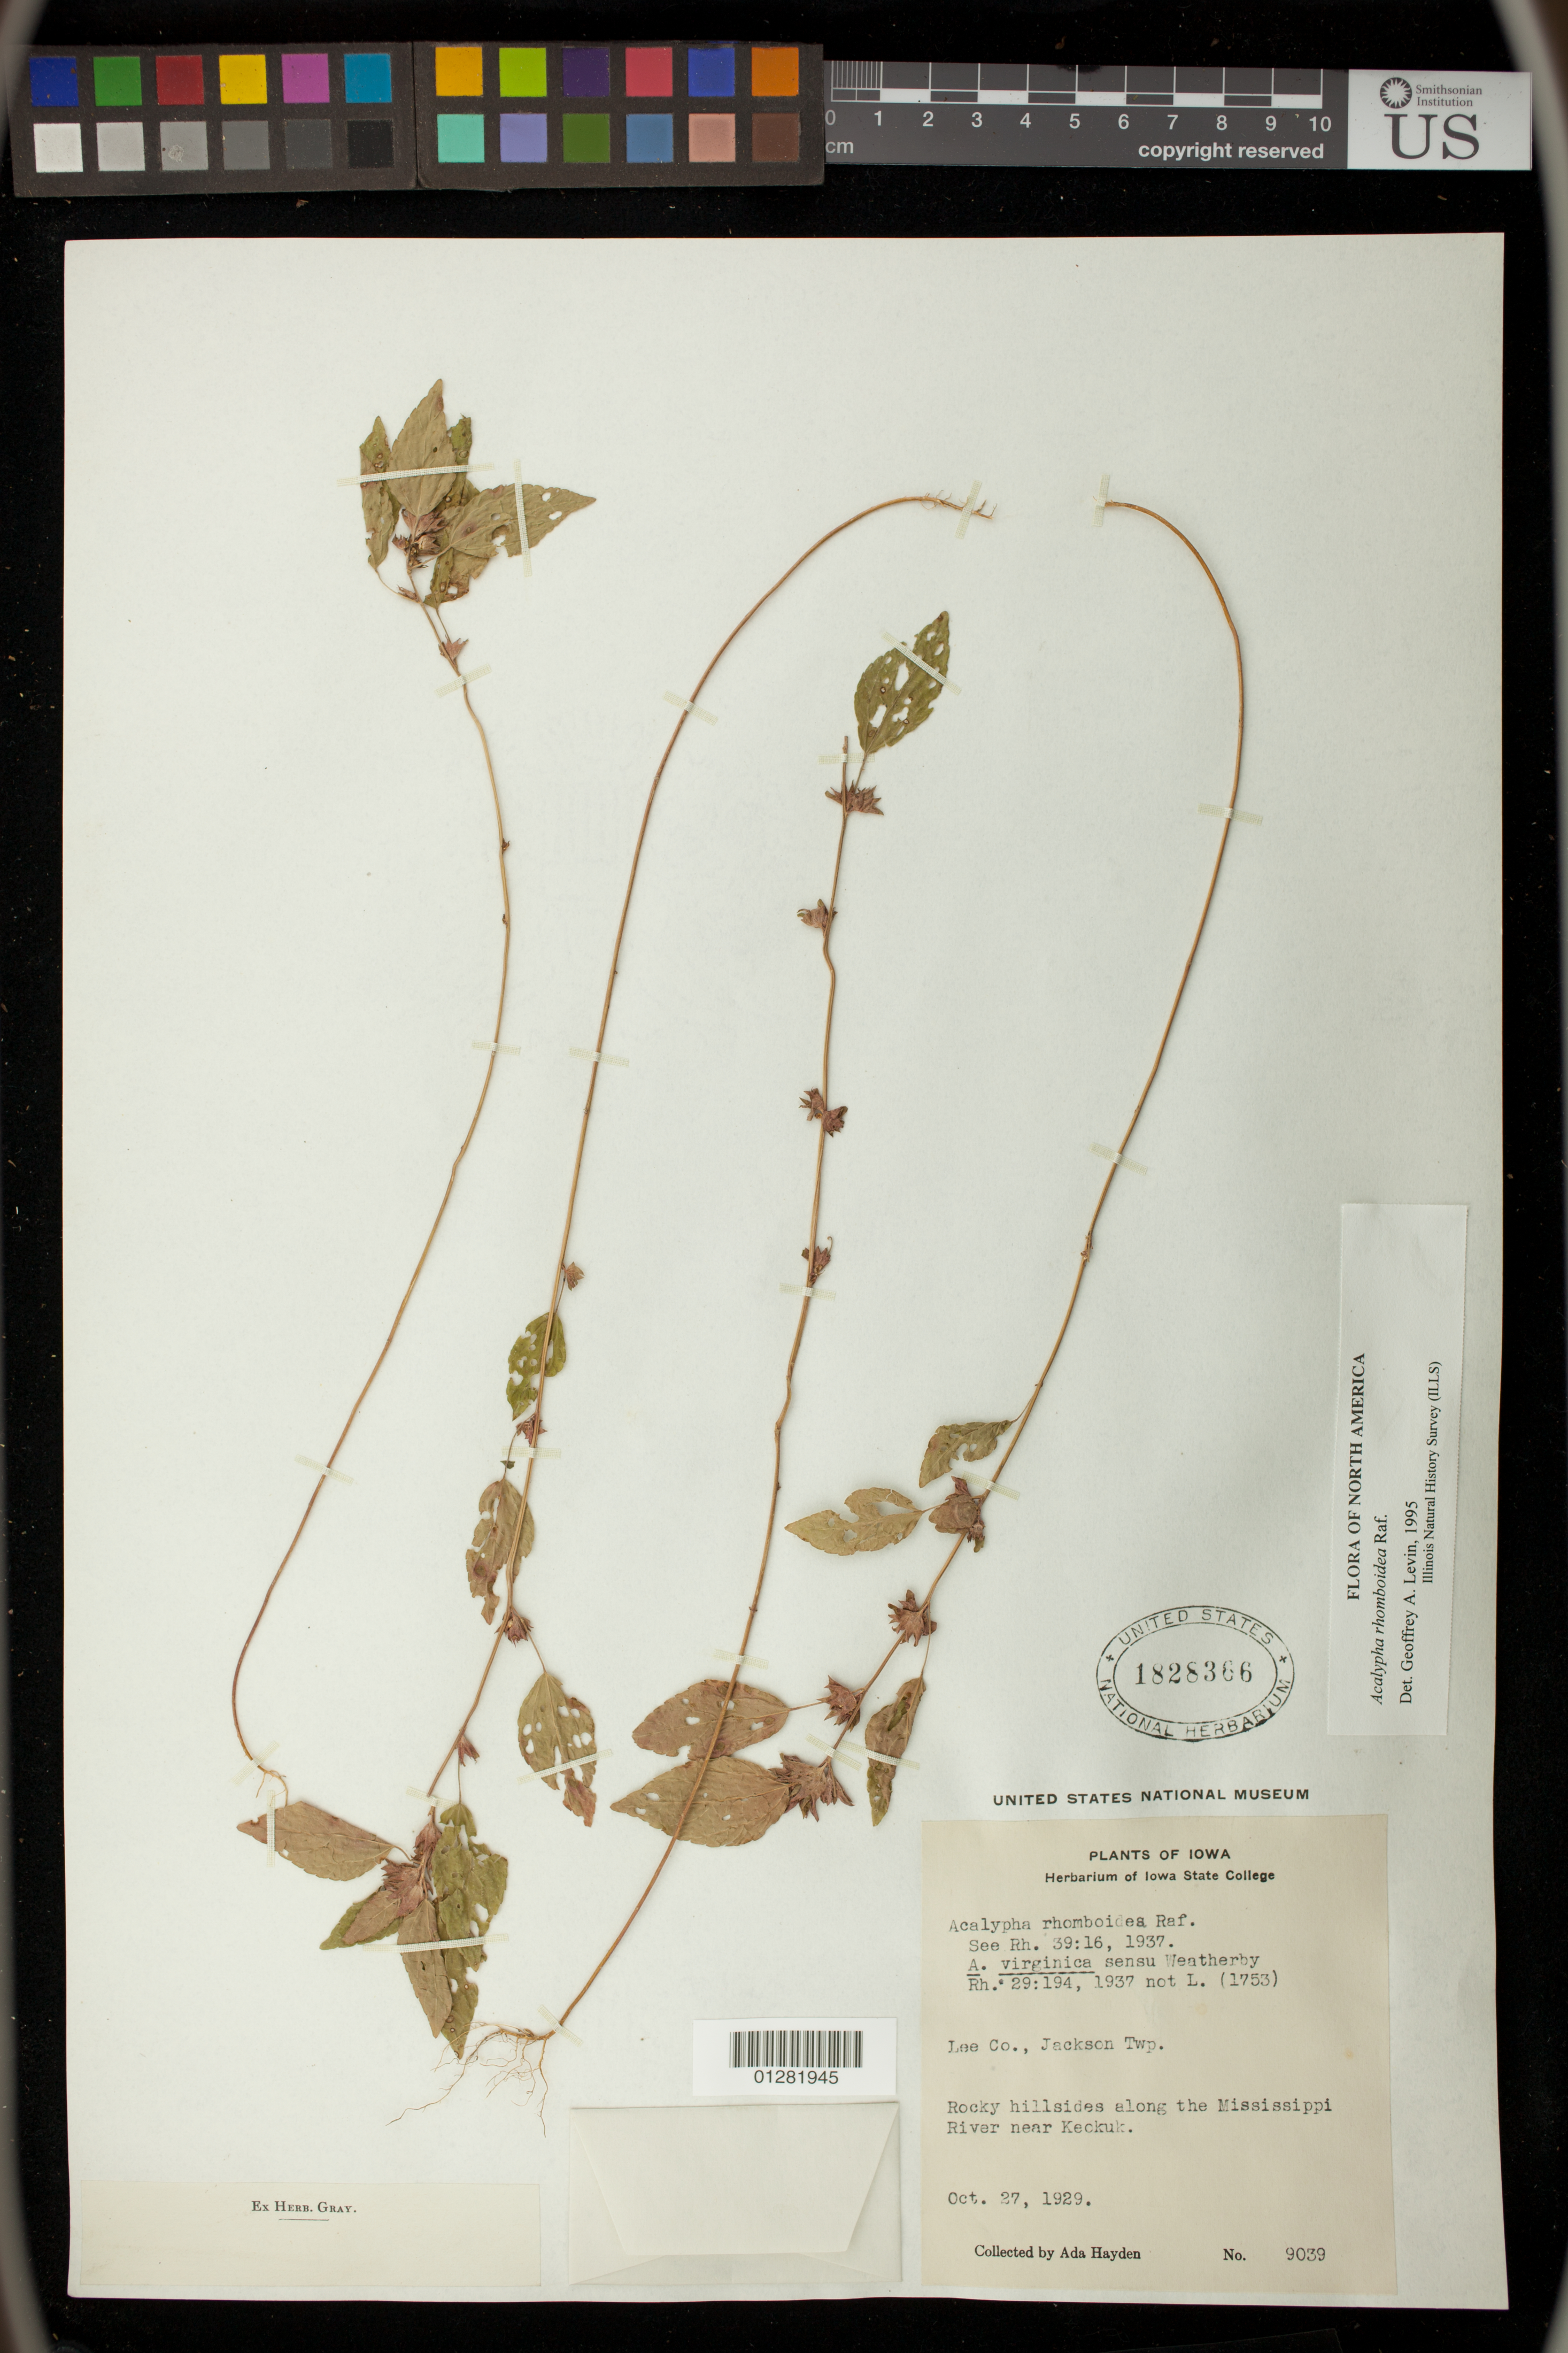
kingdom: Plantae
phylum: Tracheophyta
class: Magnoliopsida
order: Malpighiales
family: Euphorbiaceae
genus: Acalypha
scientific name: Acalypha rhomboidea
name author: Raf.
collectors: Ada Hayden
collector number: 9039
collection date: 1929-10-27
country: United States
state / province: Iowa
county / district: Lee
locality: Jackson Twp. Rocky hillsides along the Mississippi River near Keokuk.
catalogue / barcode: US 1828366